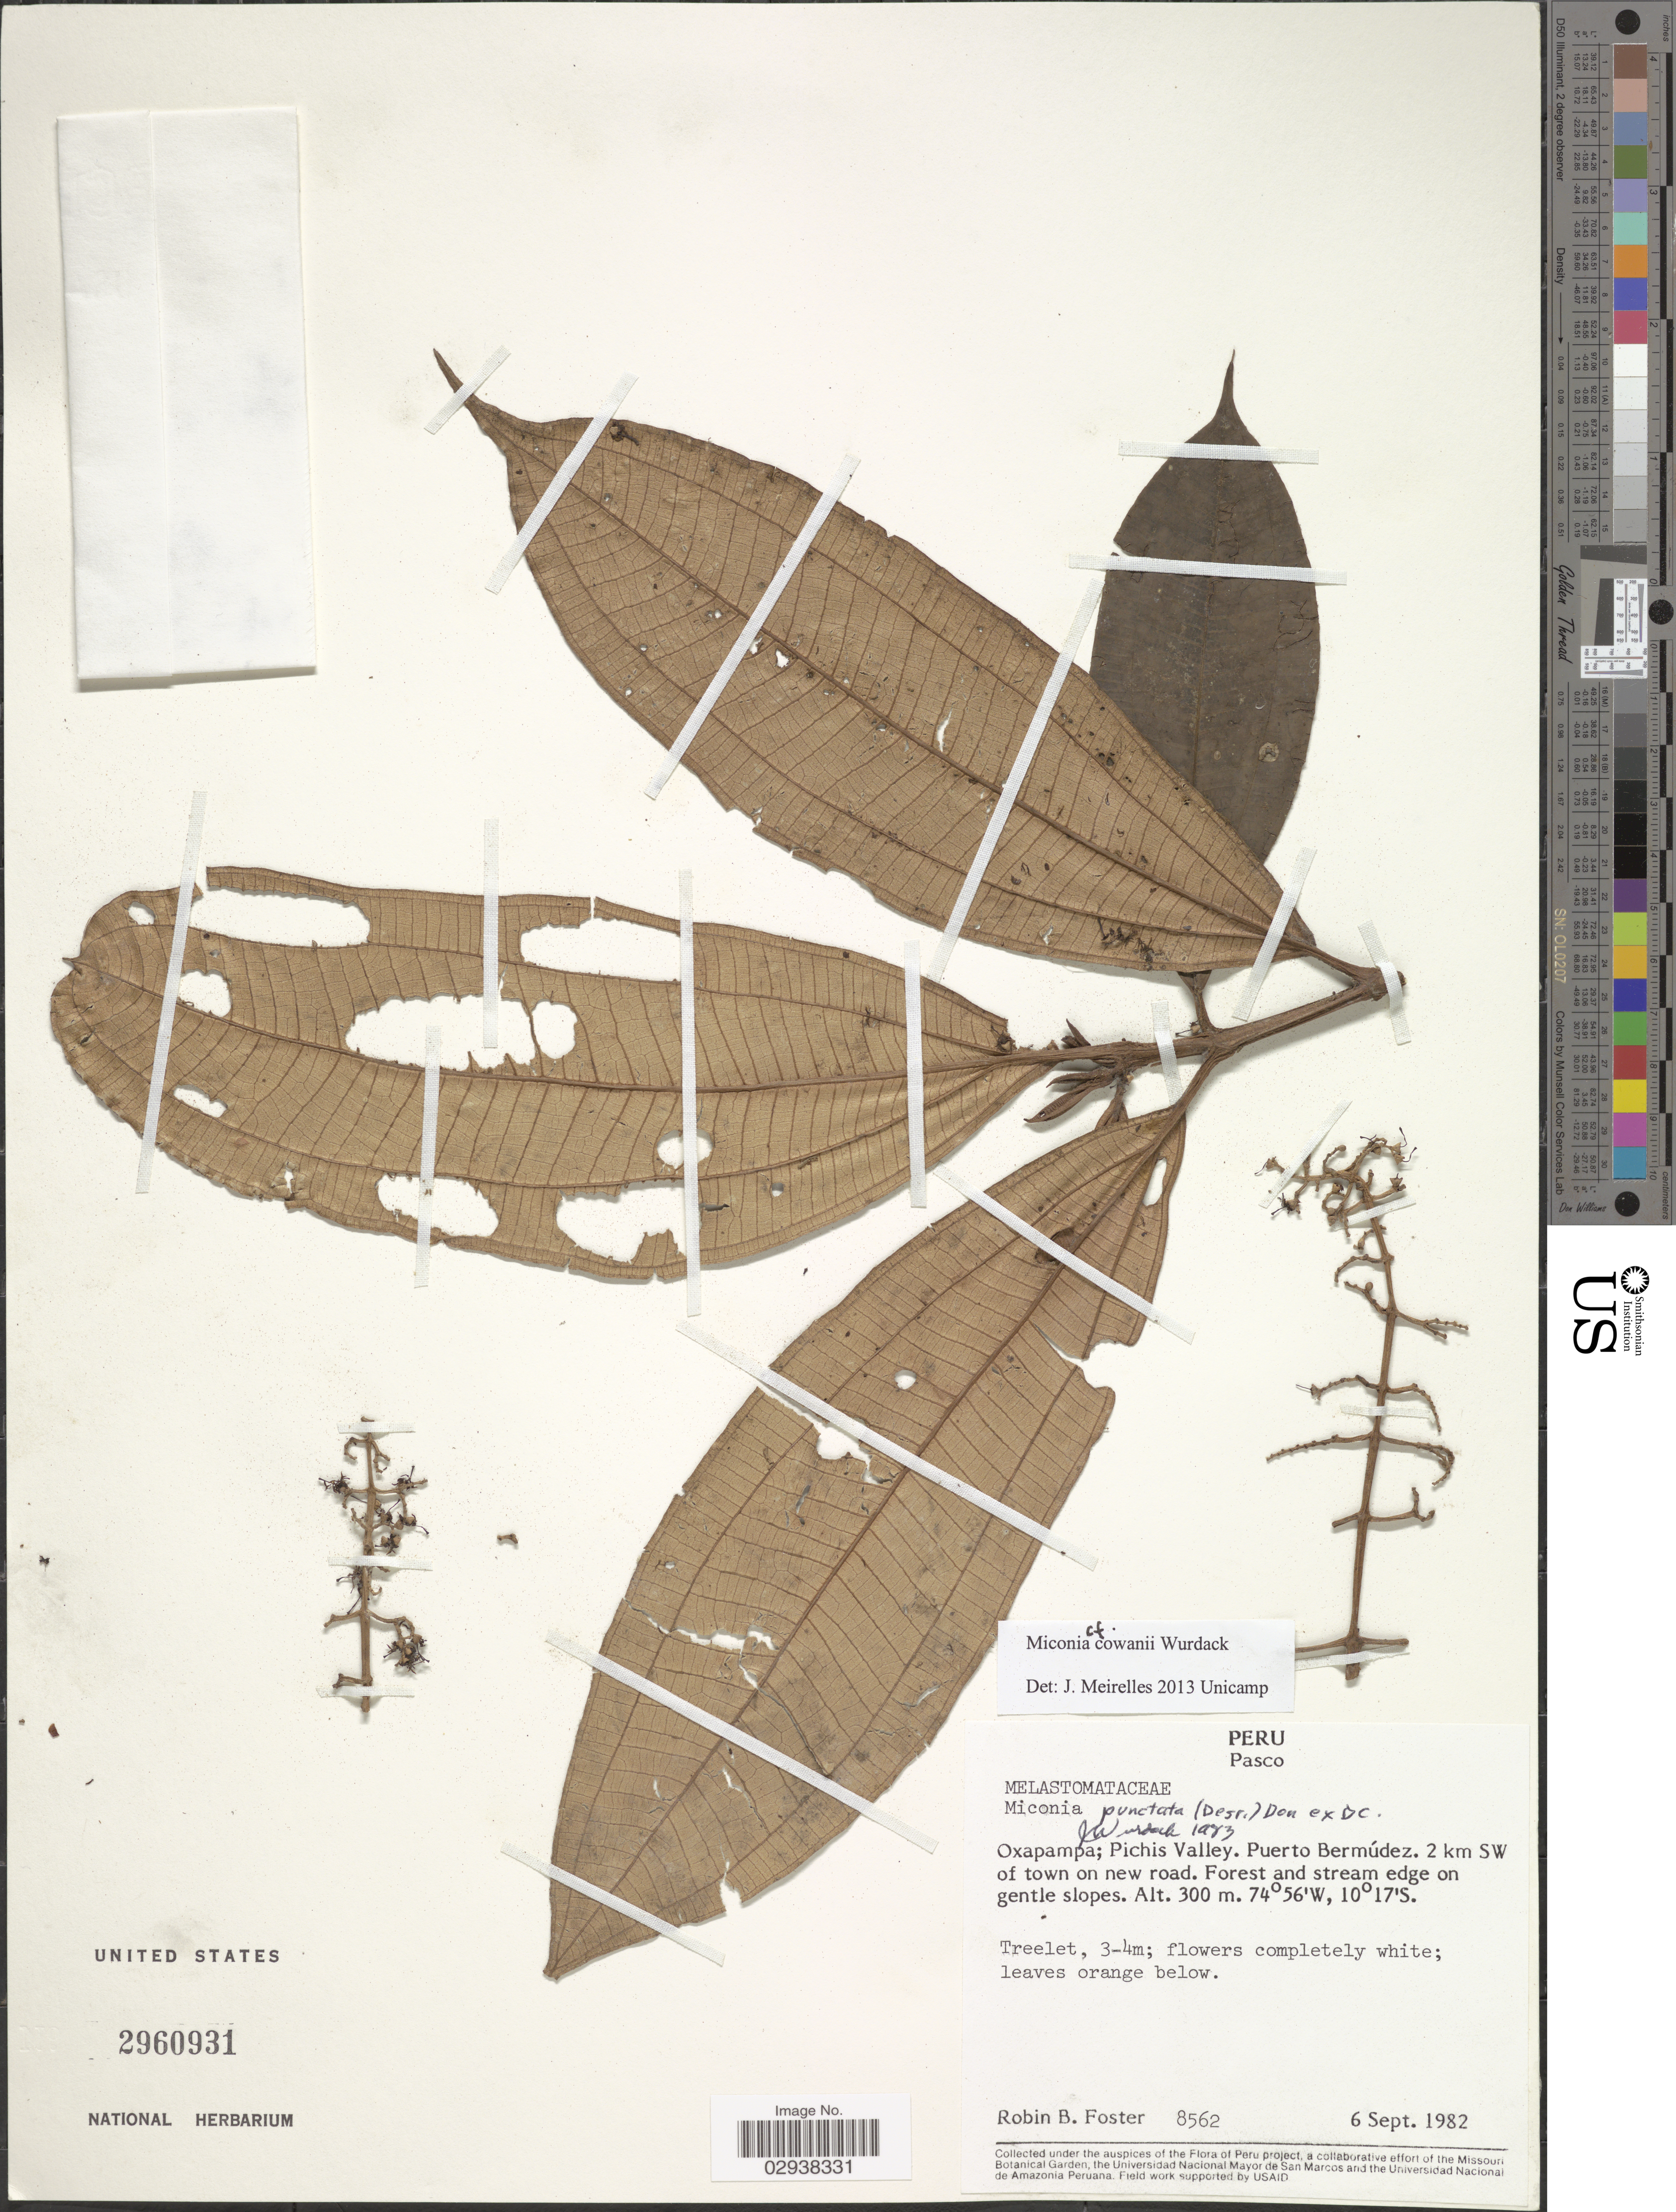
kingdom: Plantae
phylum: Tracheophyta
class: Magnoliopsida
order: Myrtales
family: Melastomataceae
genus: Miconia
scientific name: Miconia cowanii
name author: Wurdack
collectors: R. B. Foster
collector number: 8562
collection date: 1982-09-06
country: Peru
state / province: Pasco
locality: Oxapampa; Pichis Valley. Puerto Bermúdez. 2 km SW of town on new road.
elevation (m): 300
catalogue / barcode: US 2960931